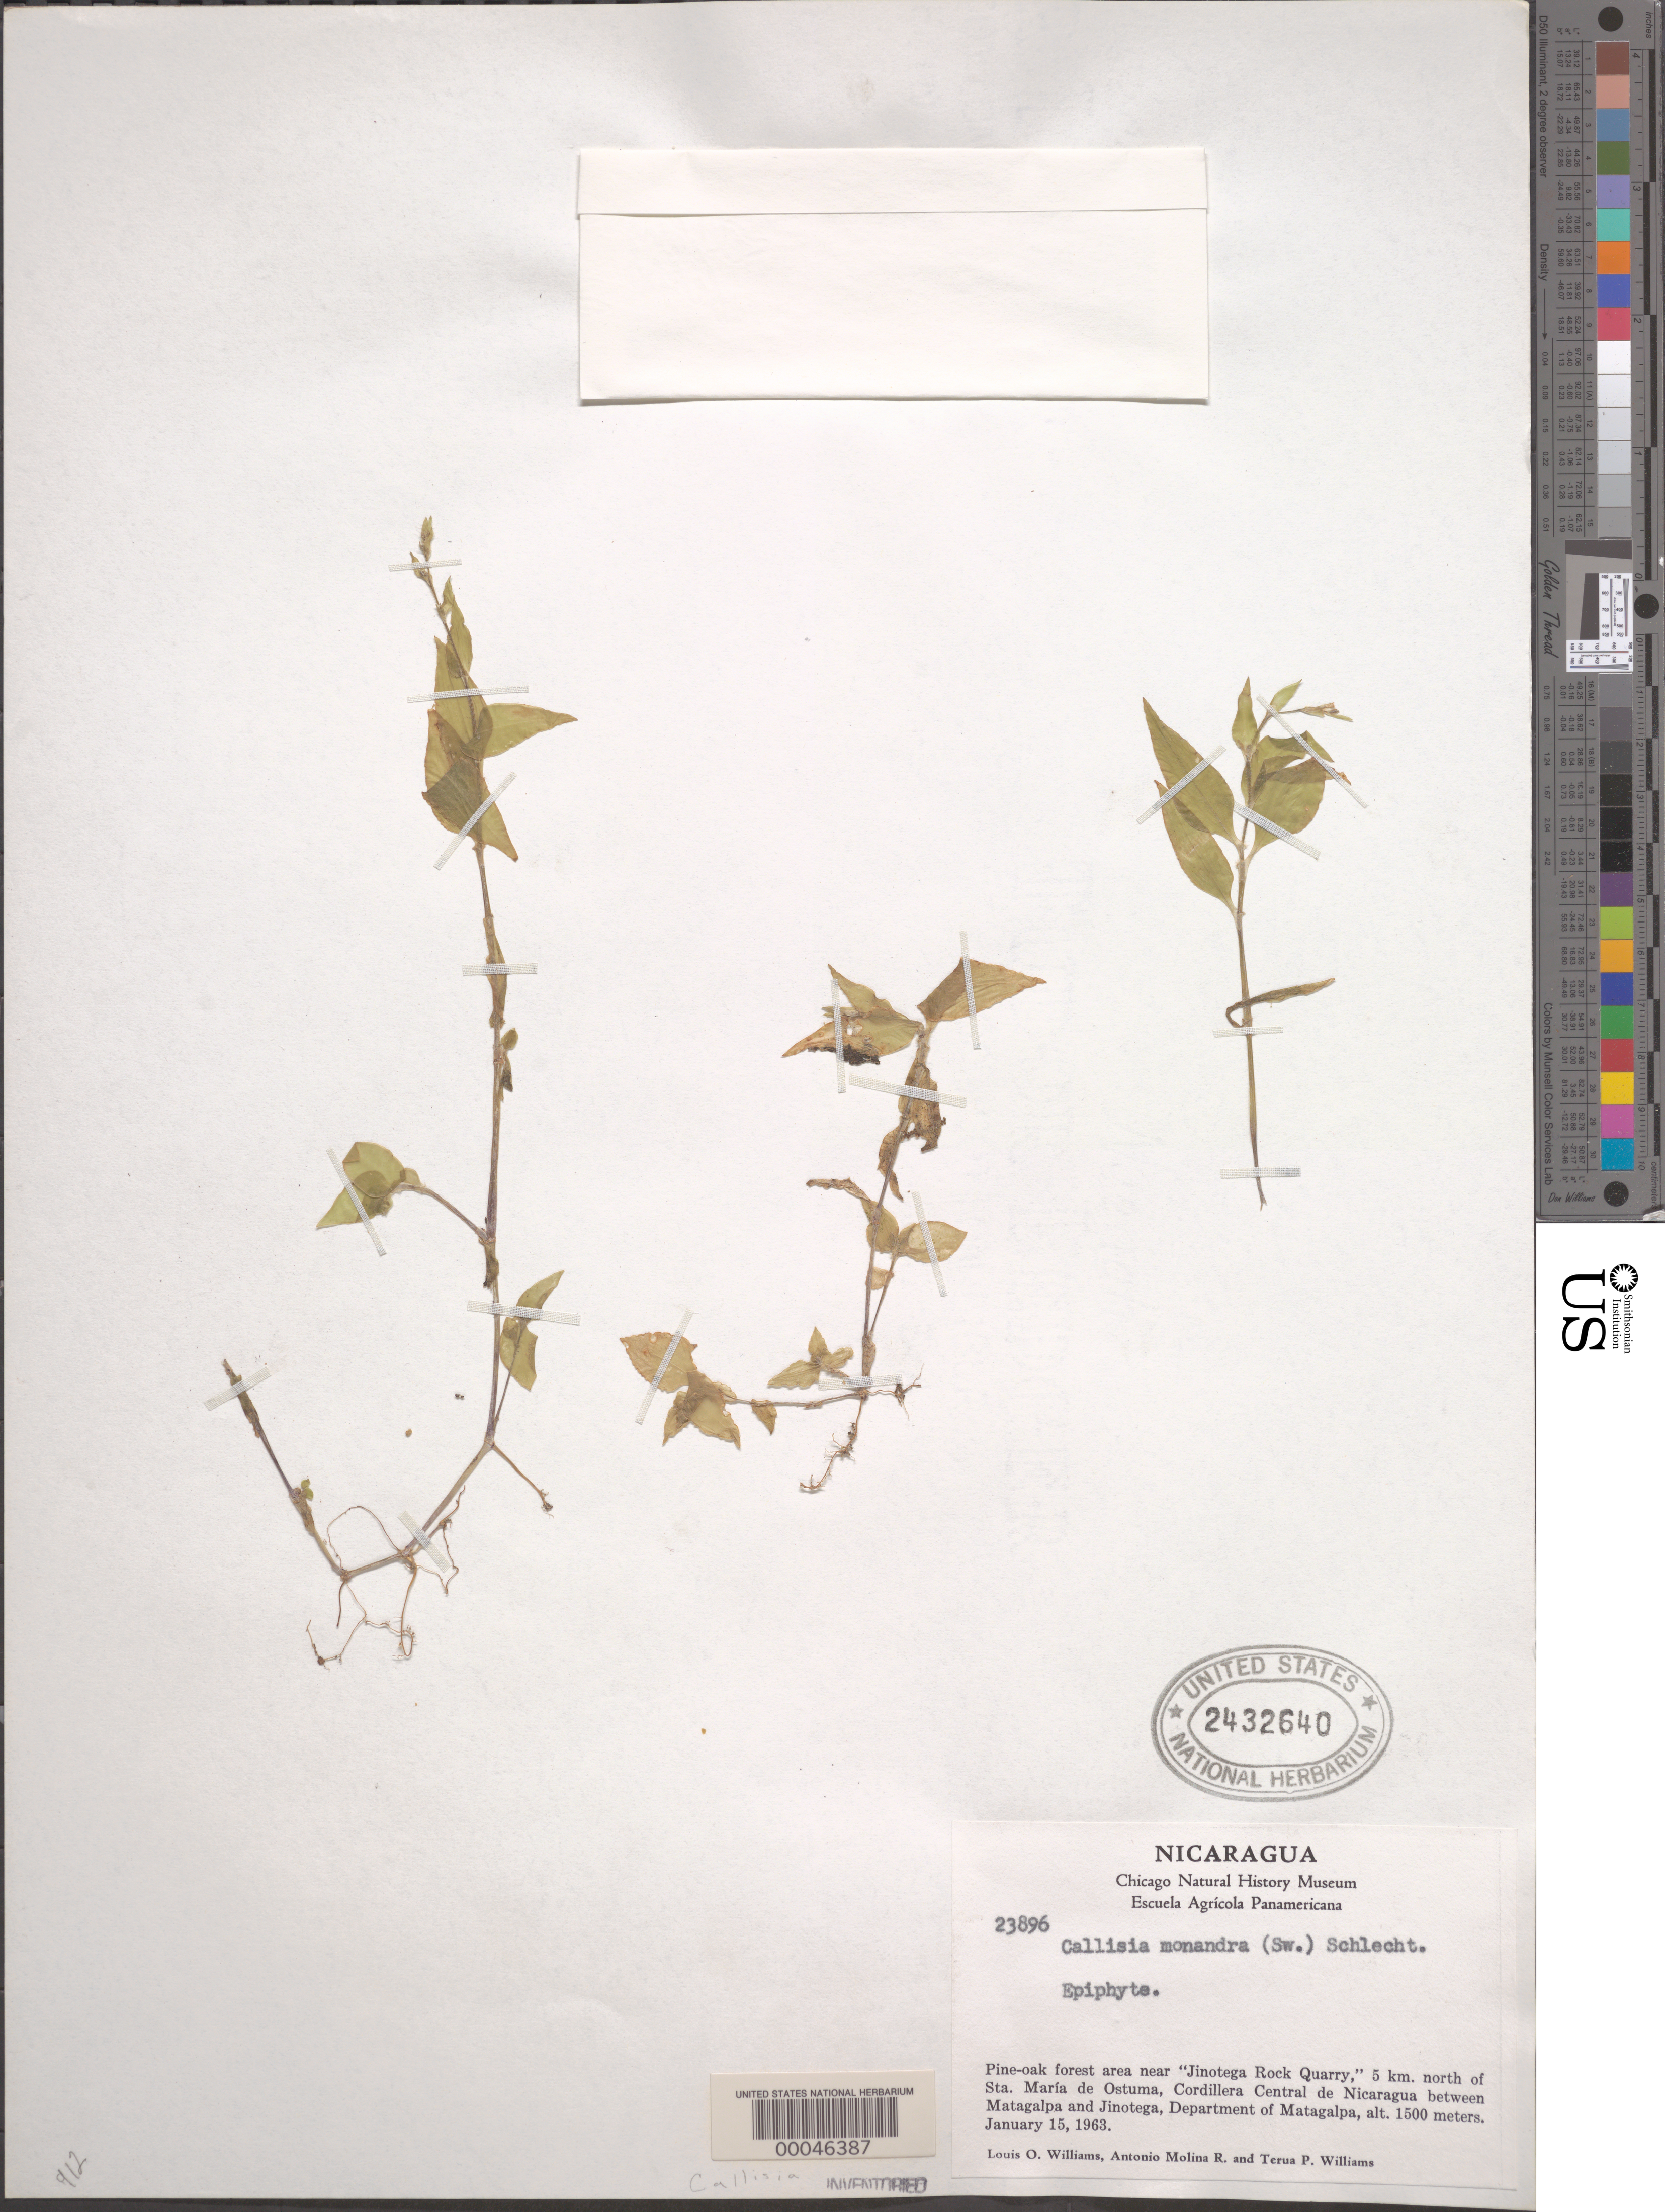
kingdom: Plantae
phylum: Tracheophyta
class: Liliopsida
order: Commelinales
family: Commelinaceae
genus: Callisia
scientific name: Callisia monandra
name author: (Sw.) Schult. & Schult. f.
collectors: L. O. Williams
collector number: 23896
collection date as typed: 15 Jan 1963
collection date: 1963-01-15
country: Nicaragua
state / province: Matagalpa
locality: Near jinotega bock quarry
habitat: Pine-oak forest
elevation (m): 1500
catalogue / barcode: US 2432640